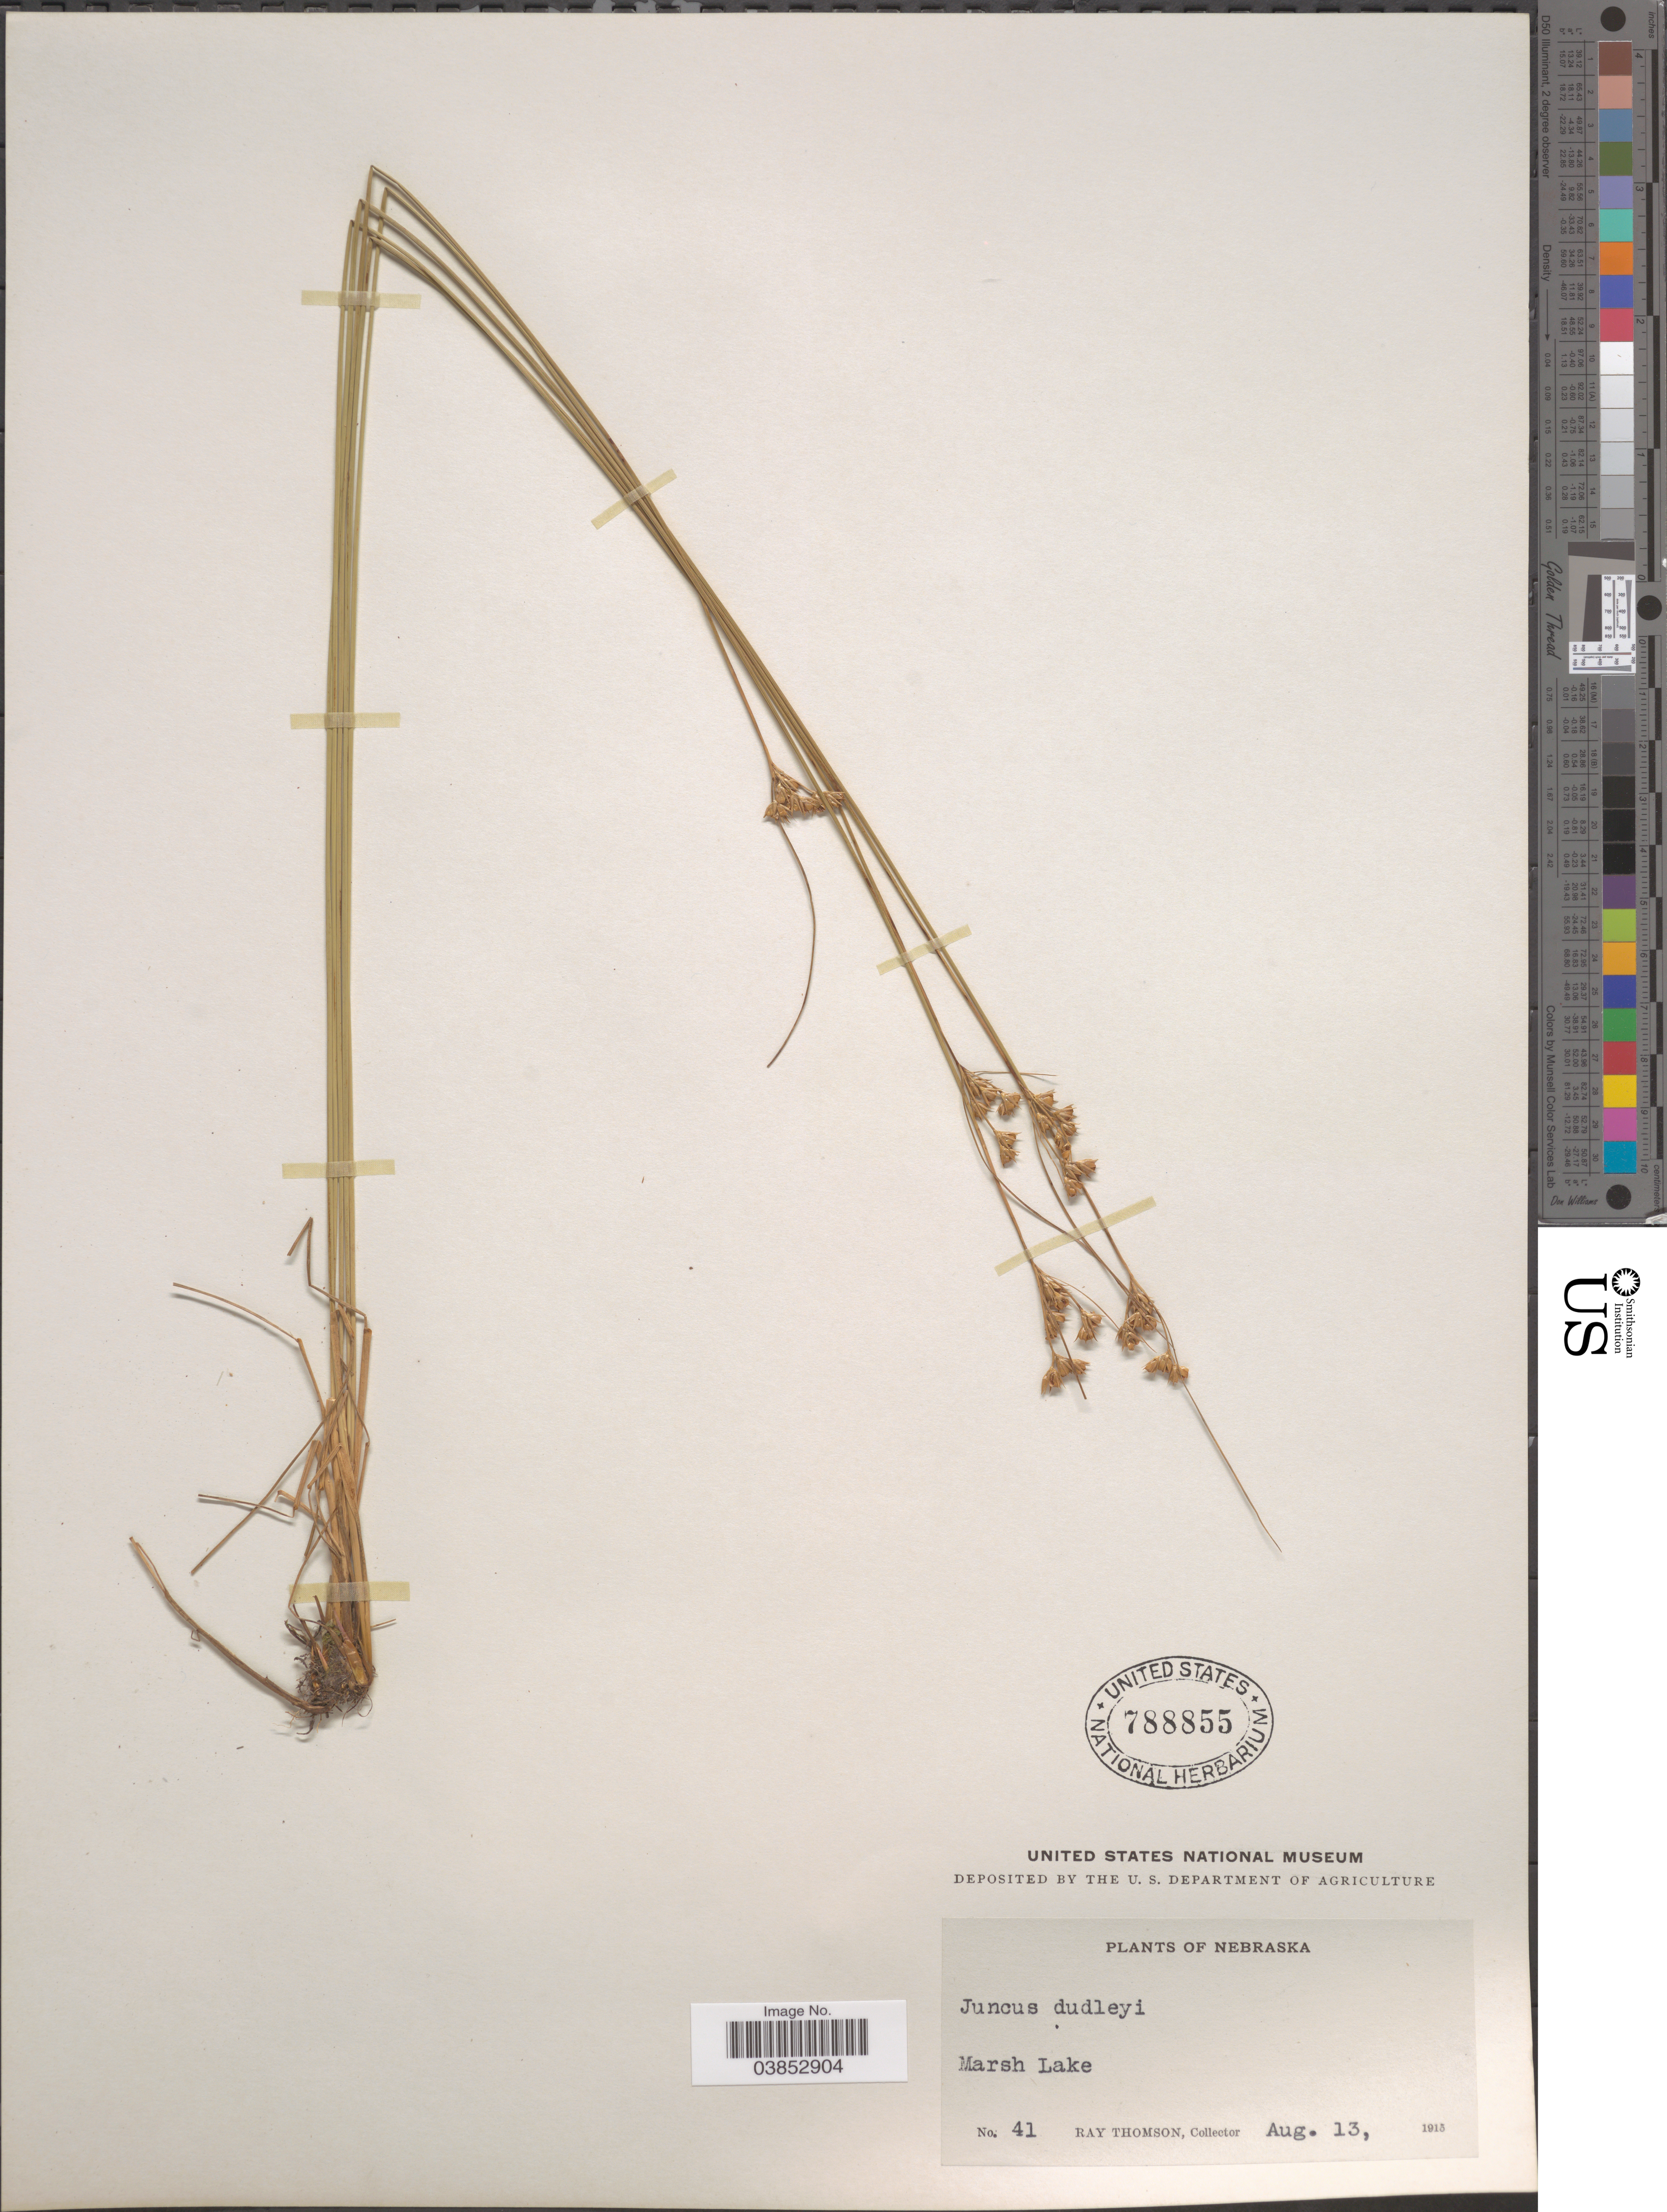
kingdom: Plantae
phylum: Tracheophyta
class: Liliopsida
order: Poales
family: Juncaceae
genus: Juncus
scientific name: Juncus dudleyi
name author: Wiegand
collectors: R. Thomson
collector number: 41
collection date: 1915-08-13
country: United States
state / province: Nebraska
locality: Marsh Lake.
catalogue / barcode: US 788855